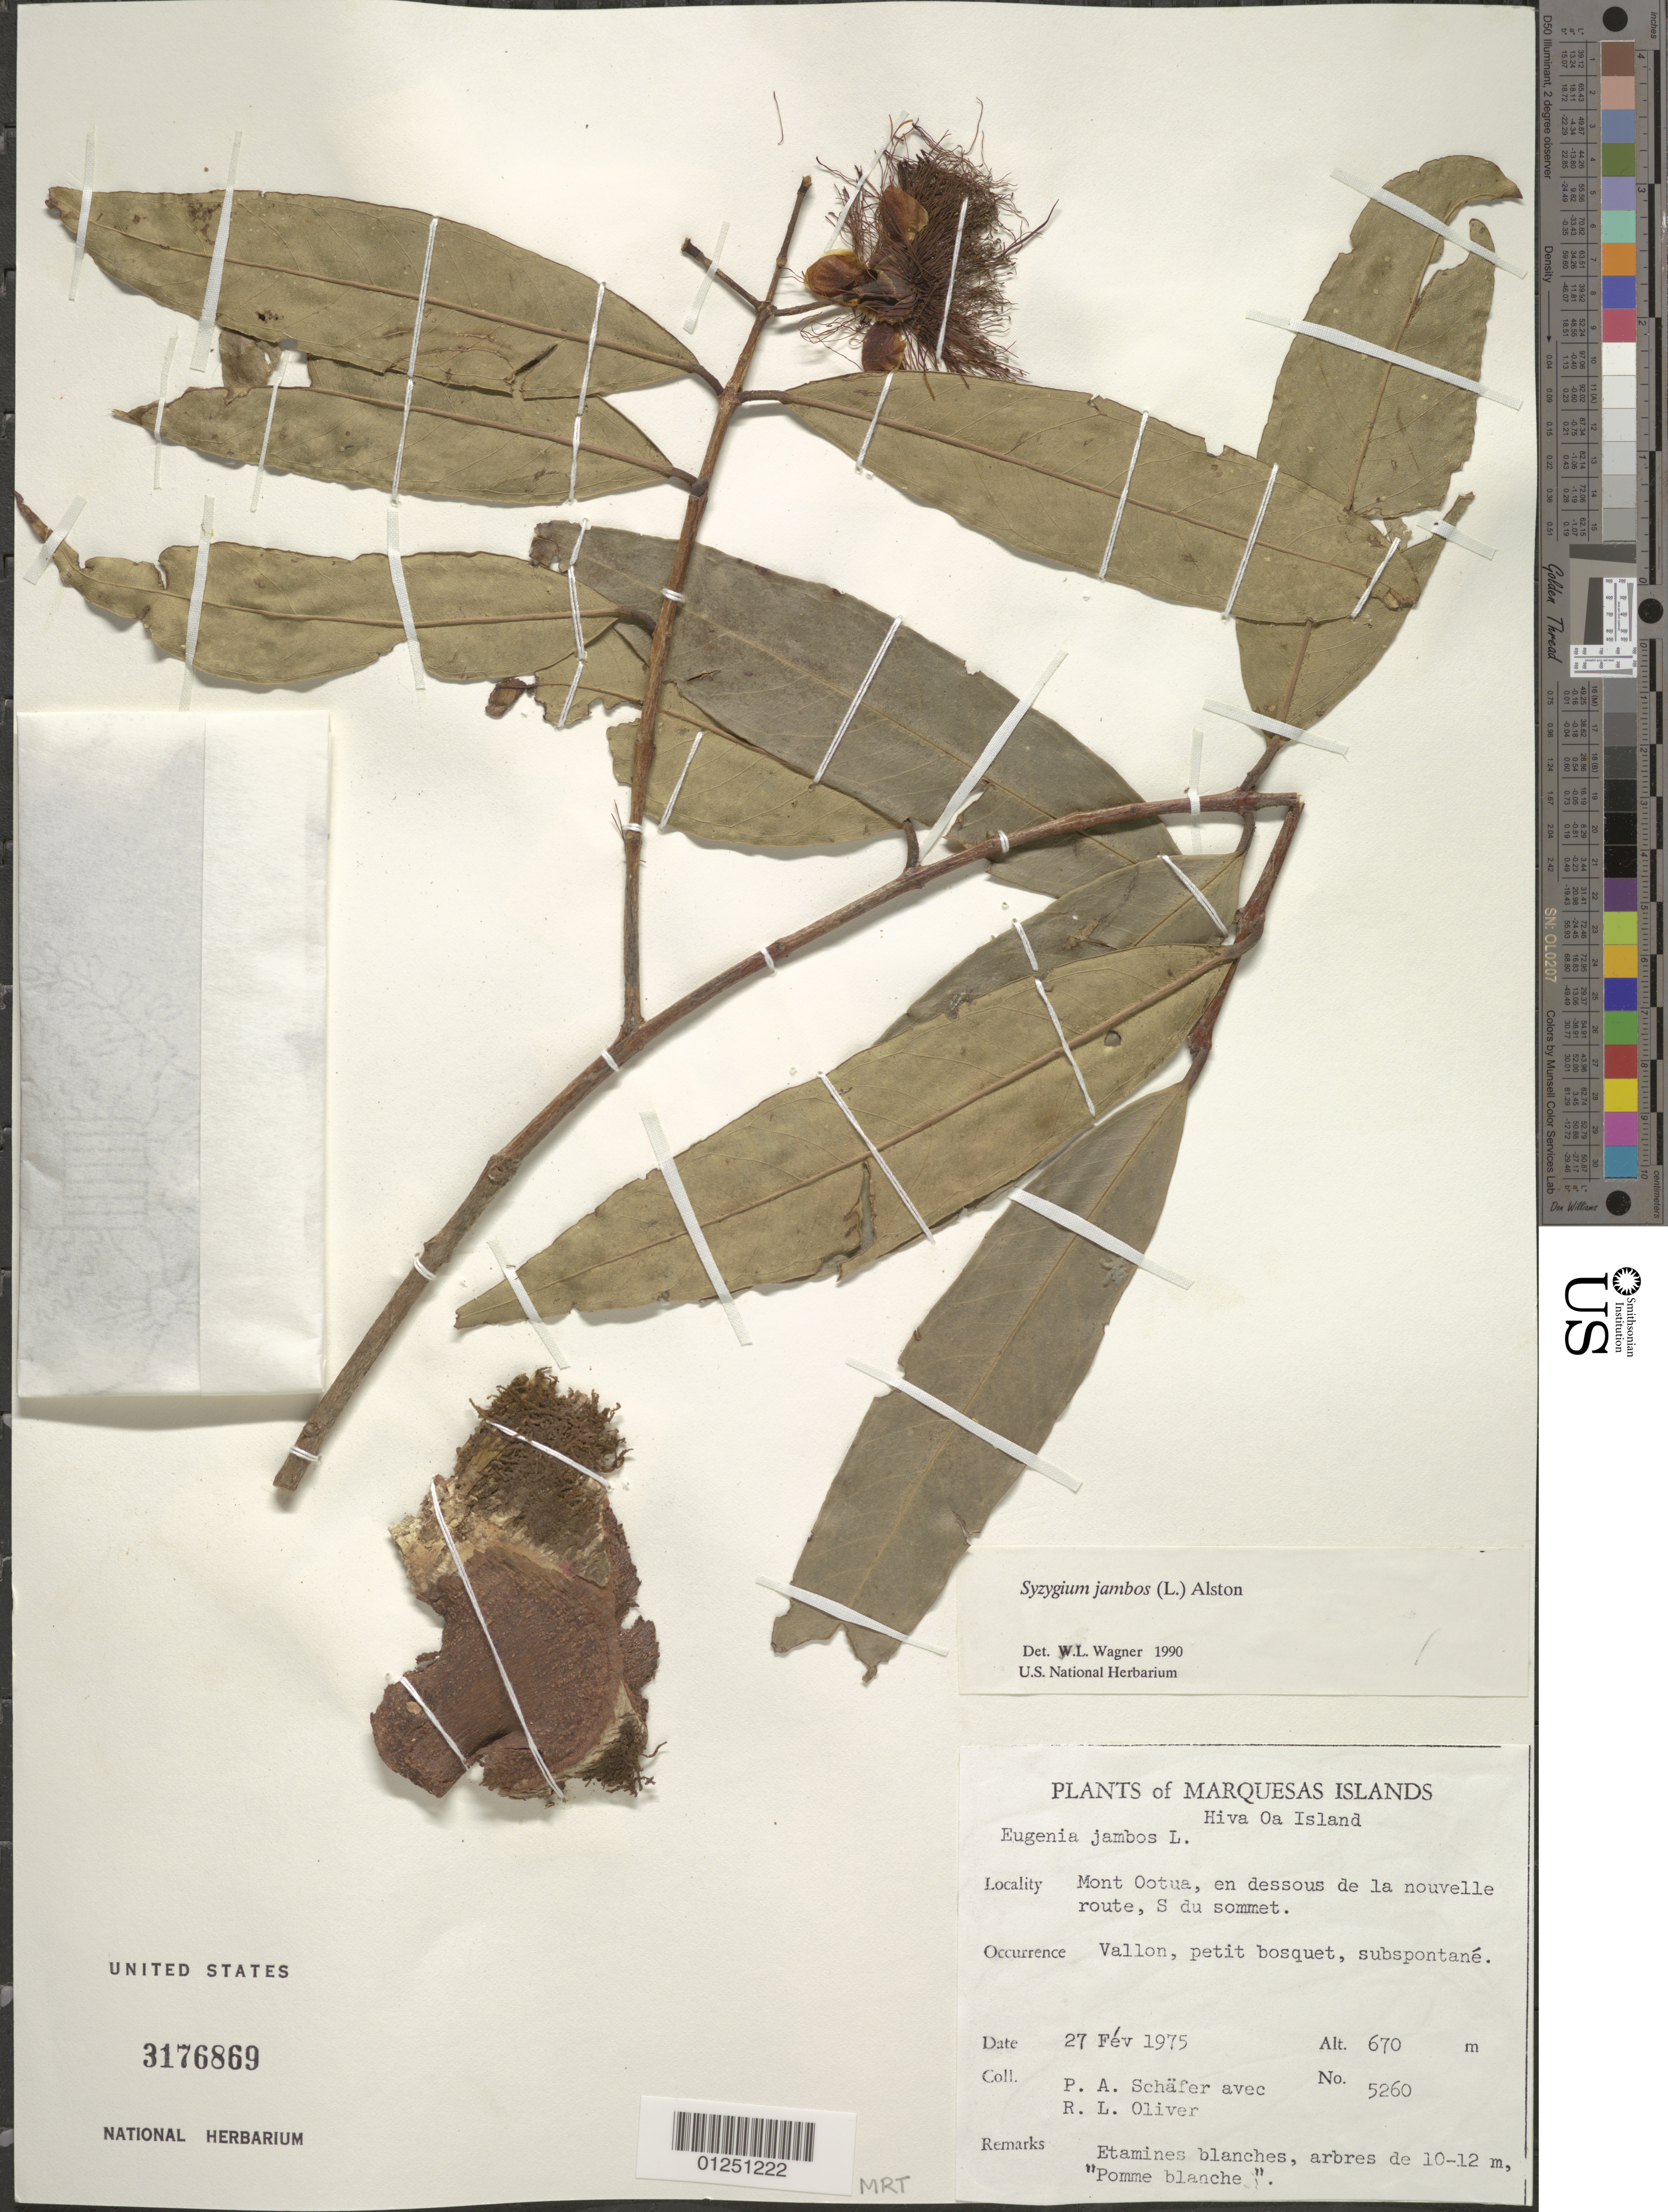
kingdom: Plantae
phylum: Tracheophyta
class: Magnoliopsida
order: Myrtales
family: Myrtaceae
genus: Syzygium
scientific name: Syzygium jambos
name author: (L.) Alston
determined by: Wagner, W. L., (BOT), Smithsonian Institution - National Museum of Natural History (UNITED STATES)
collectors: P. A. Schäfer & R. L. Oliver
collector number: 5260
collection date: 1975-02-27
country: French Polynesia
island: Hiva Oa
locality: Mont Ootua, en dessous de la nouvelle route, S du sommet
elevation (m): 670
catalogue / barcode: US 3176869